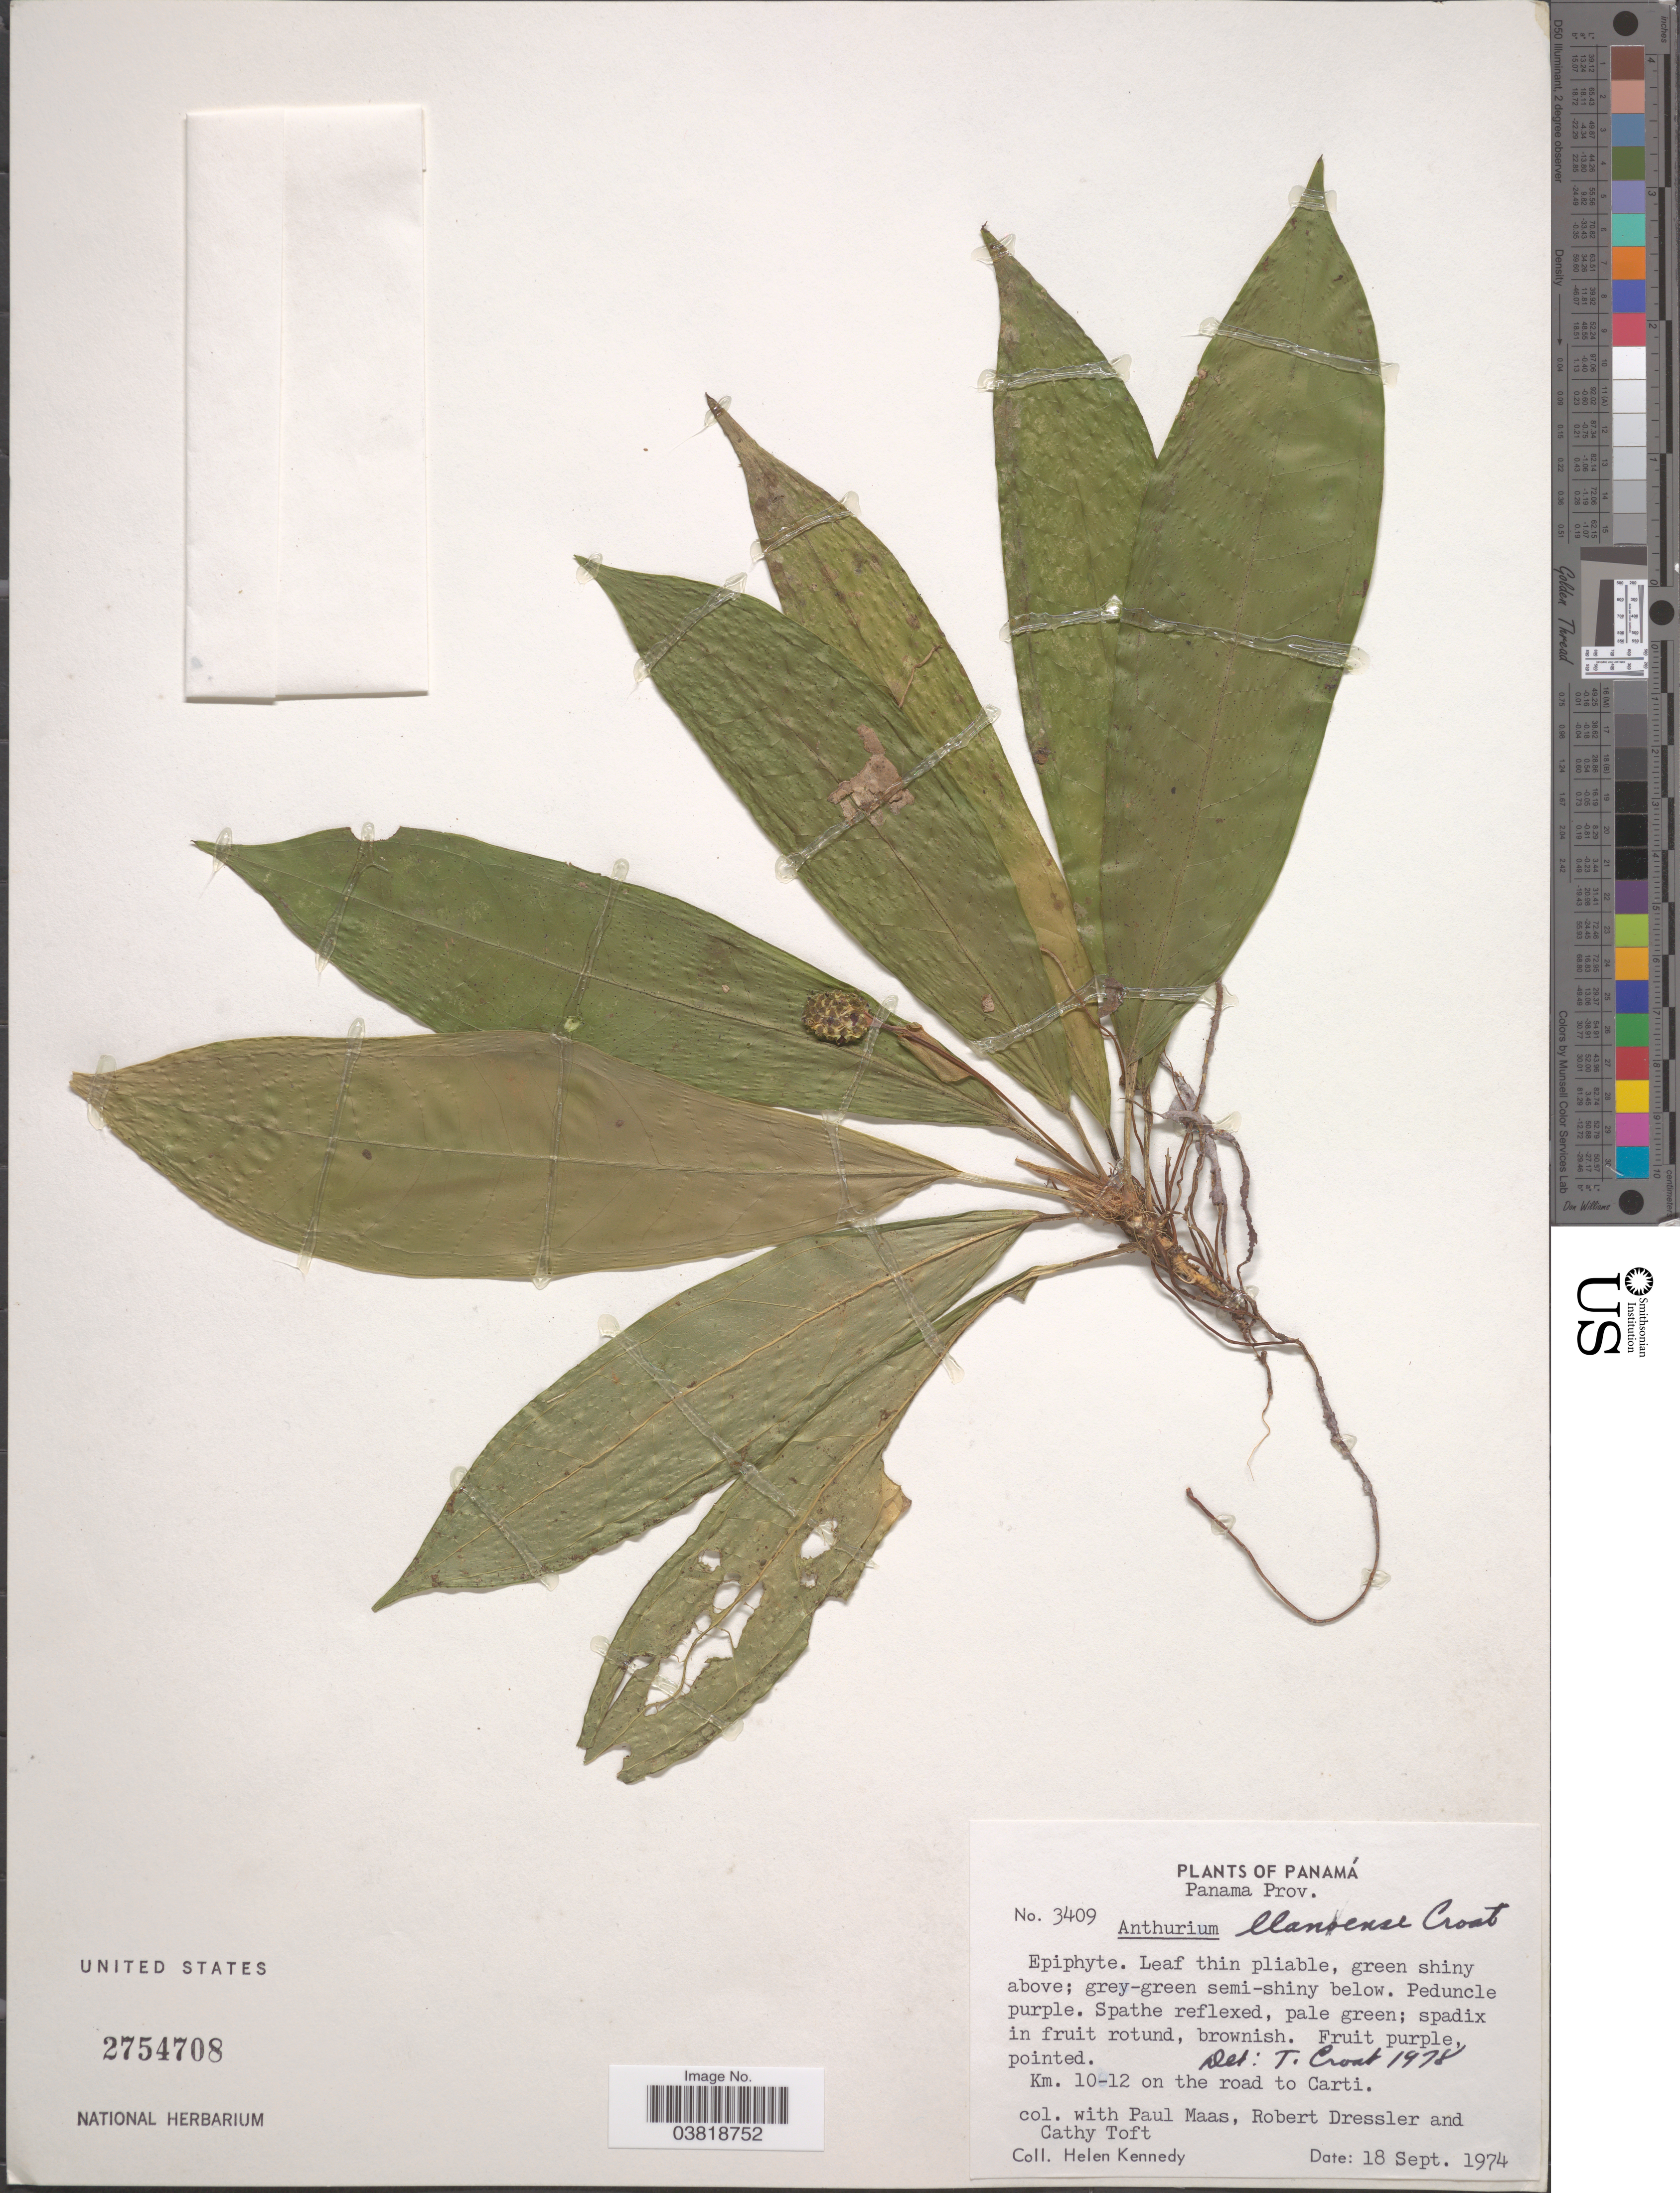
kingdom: Plantae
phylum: Tracheophyta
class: Liliopsida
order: Alismatales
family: Araceae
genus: Anthurium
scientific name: Anthurium llanense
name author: Croat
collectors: H. Kennedy, P. Maas, R. Dressler & C. Toft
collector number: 3409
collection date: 1974-09-18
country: Panama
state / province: Panamá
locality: Km. 10-12 on the road to Carti.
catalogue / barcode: US 2754708